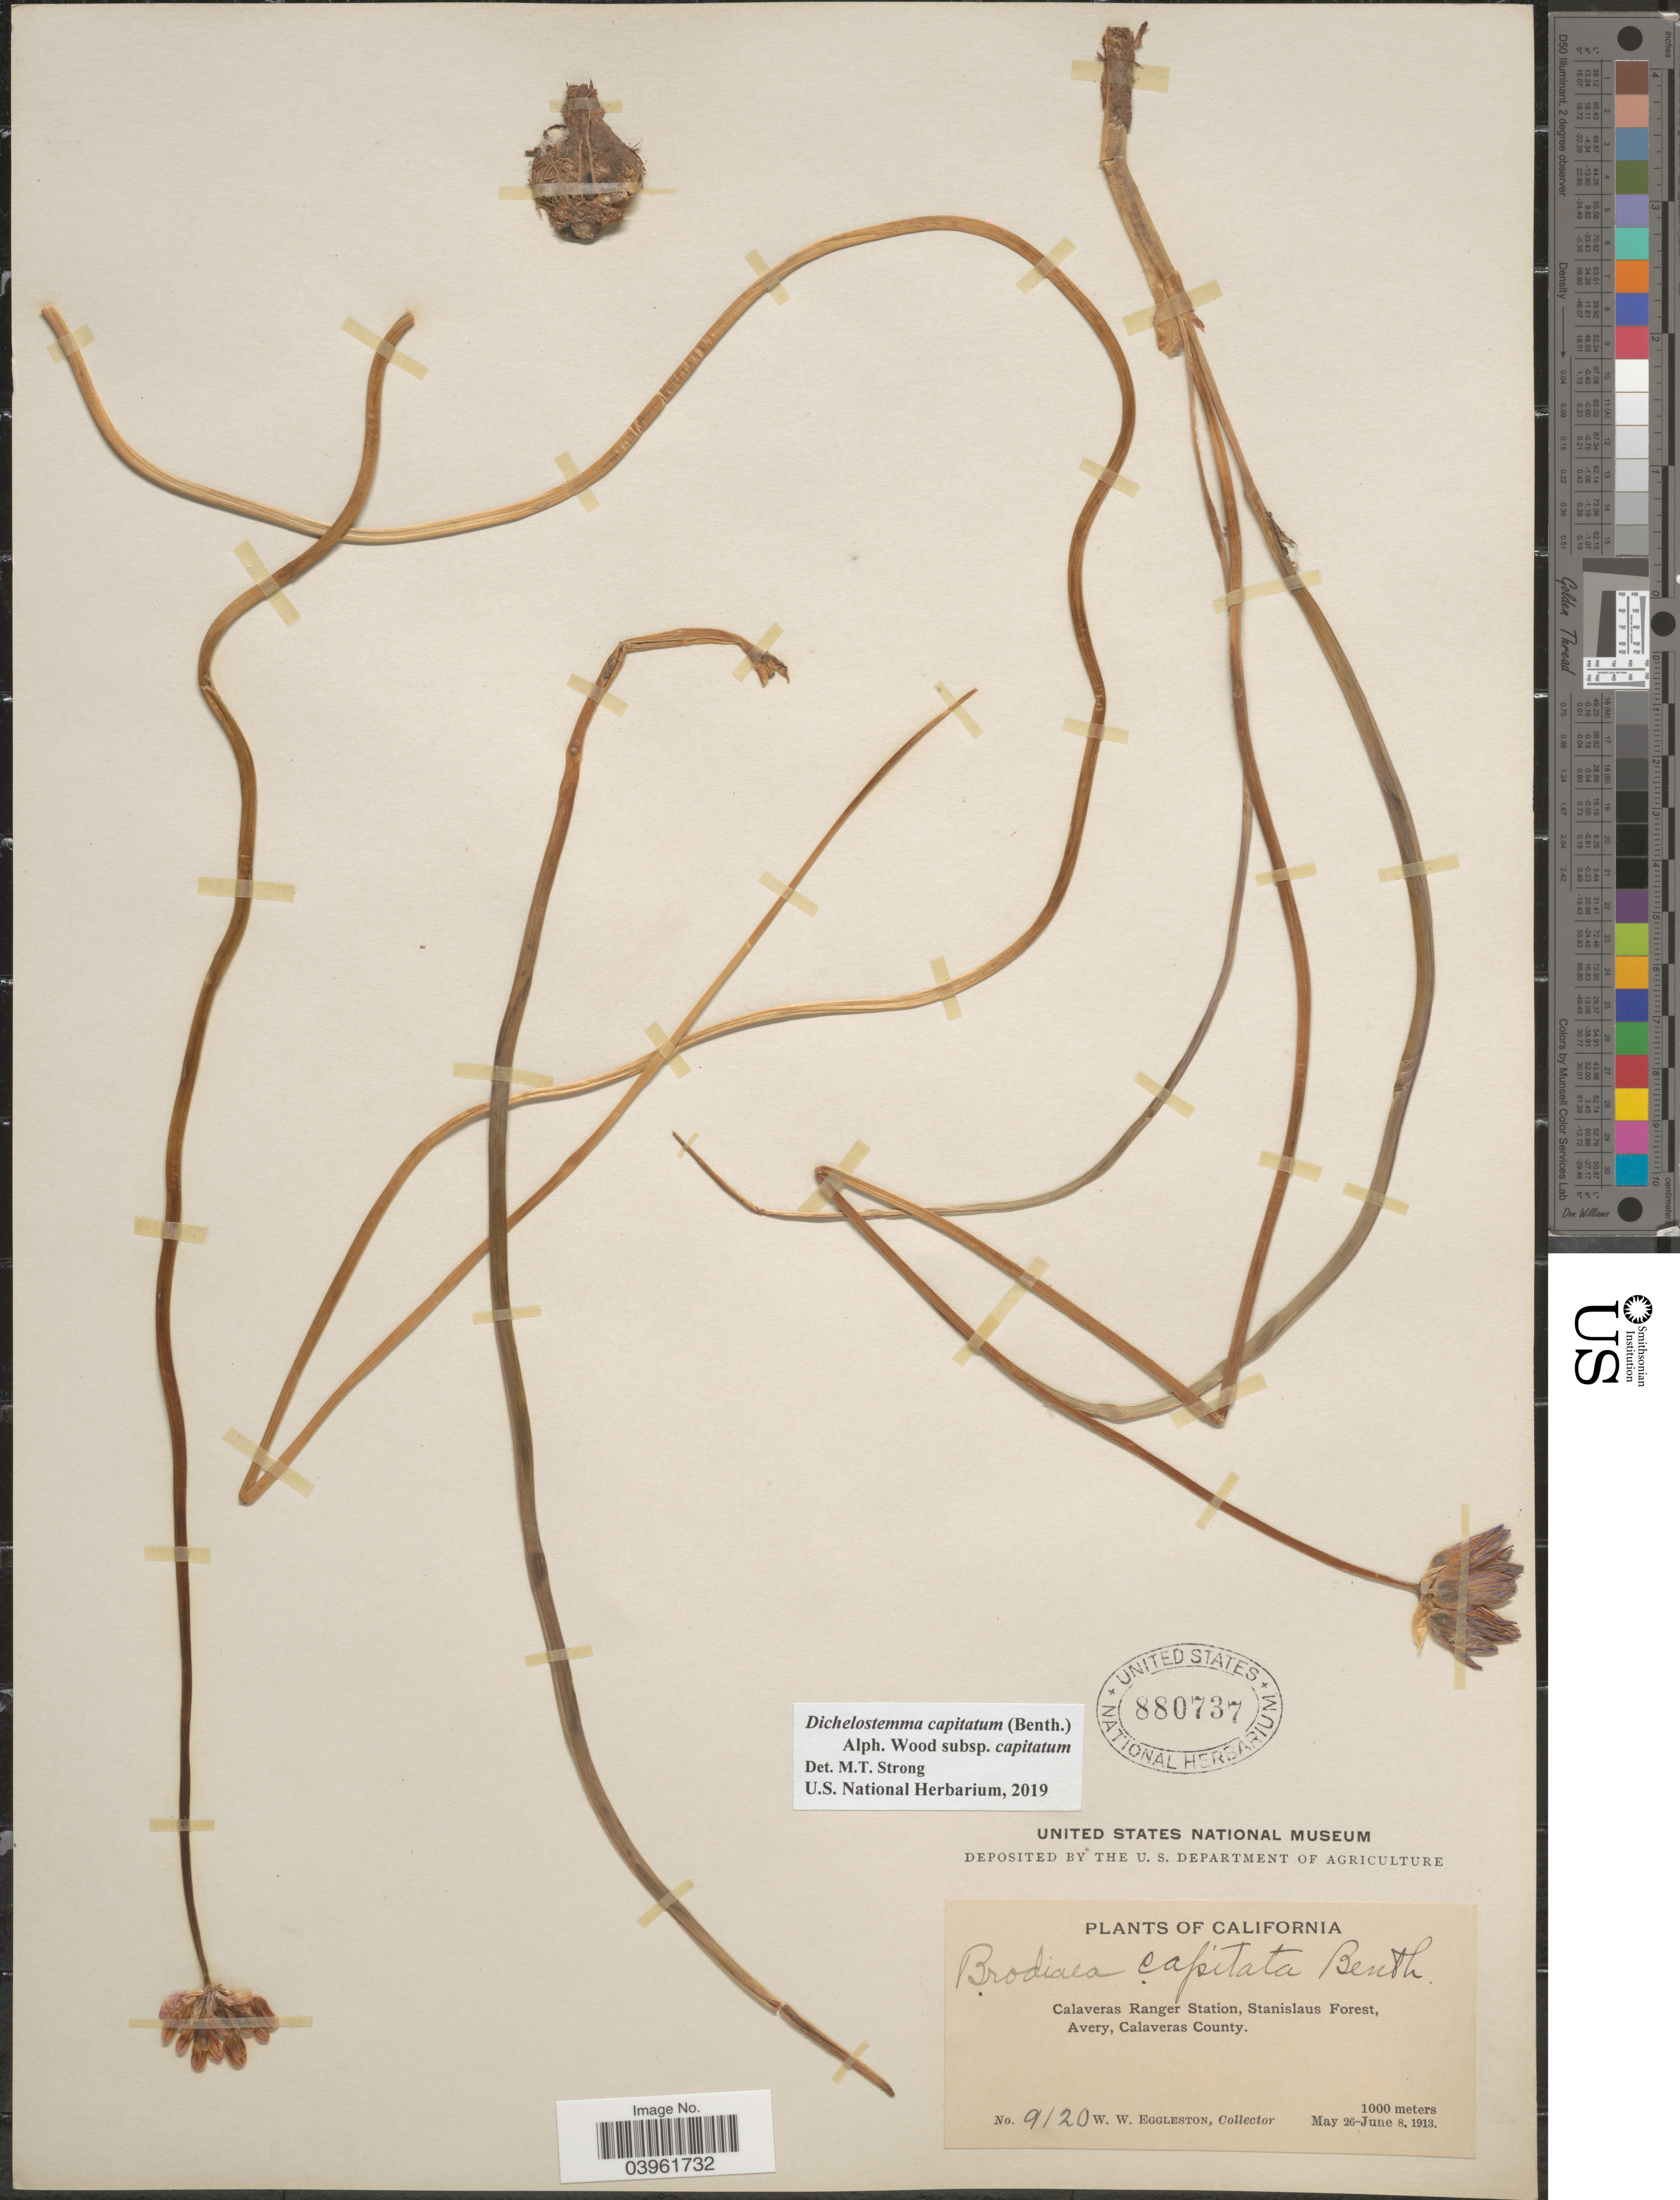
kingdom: Plantae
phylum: Tracheophyta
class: Liliopsida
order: Asparagales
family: Asparagaceae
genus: Dichelostemma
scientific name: Dichelostemma capitatum subsp. capitatum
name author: (Benth.) Alph. Wood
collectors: W. W. Eggleston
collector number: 9120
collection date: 1913-05-26/1913-06-08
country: United States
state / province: California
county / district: Calaveras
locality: Calaveras Ranger Station, Stanislaus Forest, Avery, Calaveras County.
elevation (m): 1000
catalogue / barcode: US 880737